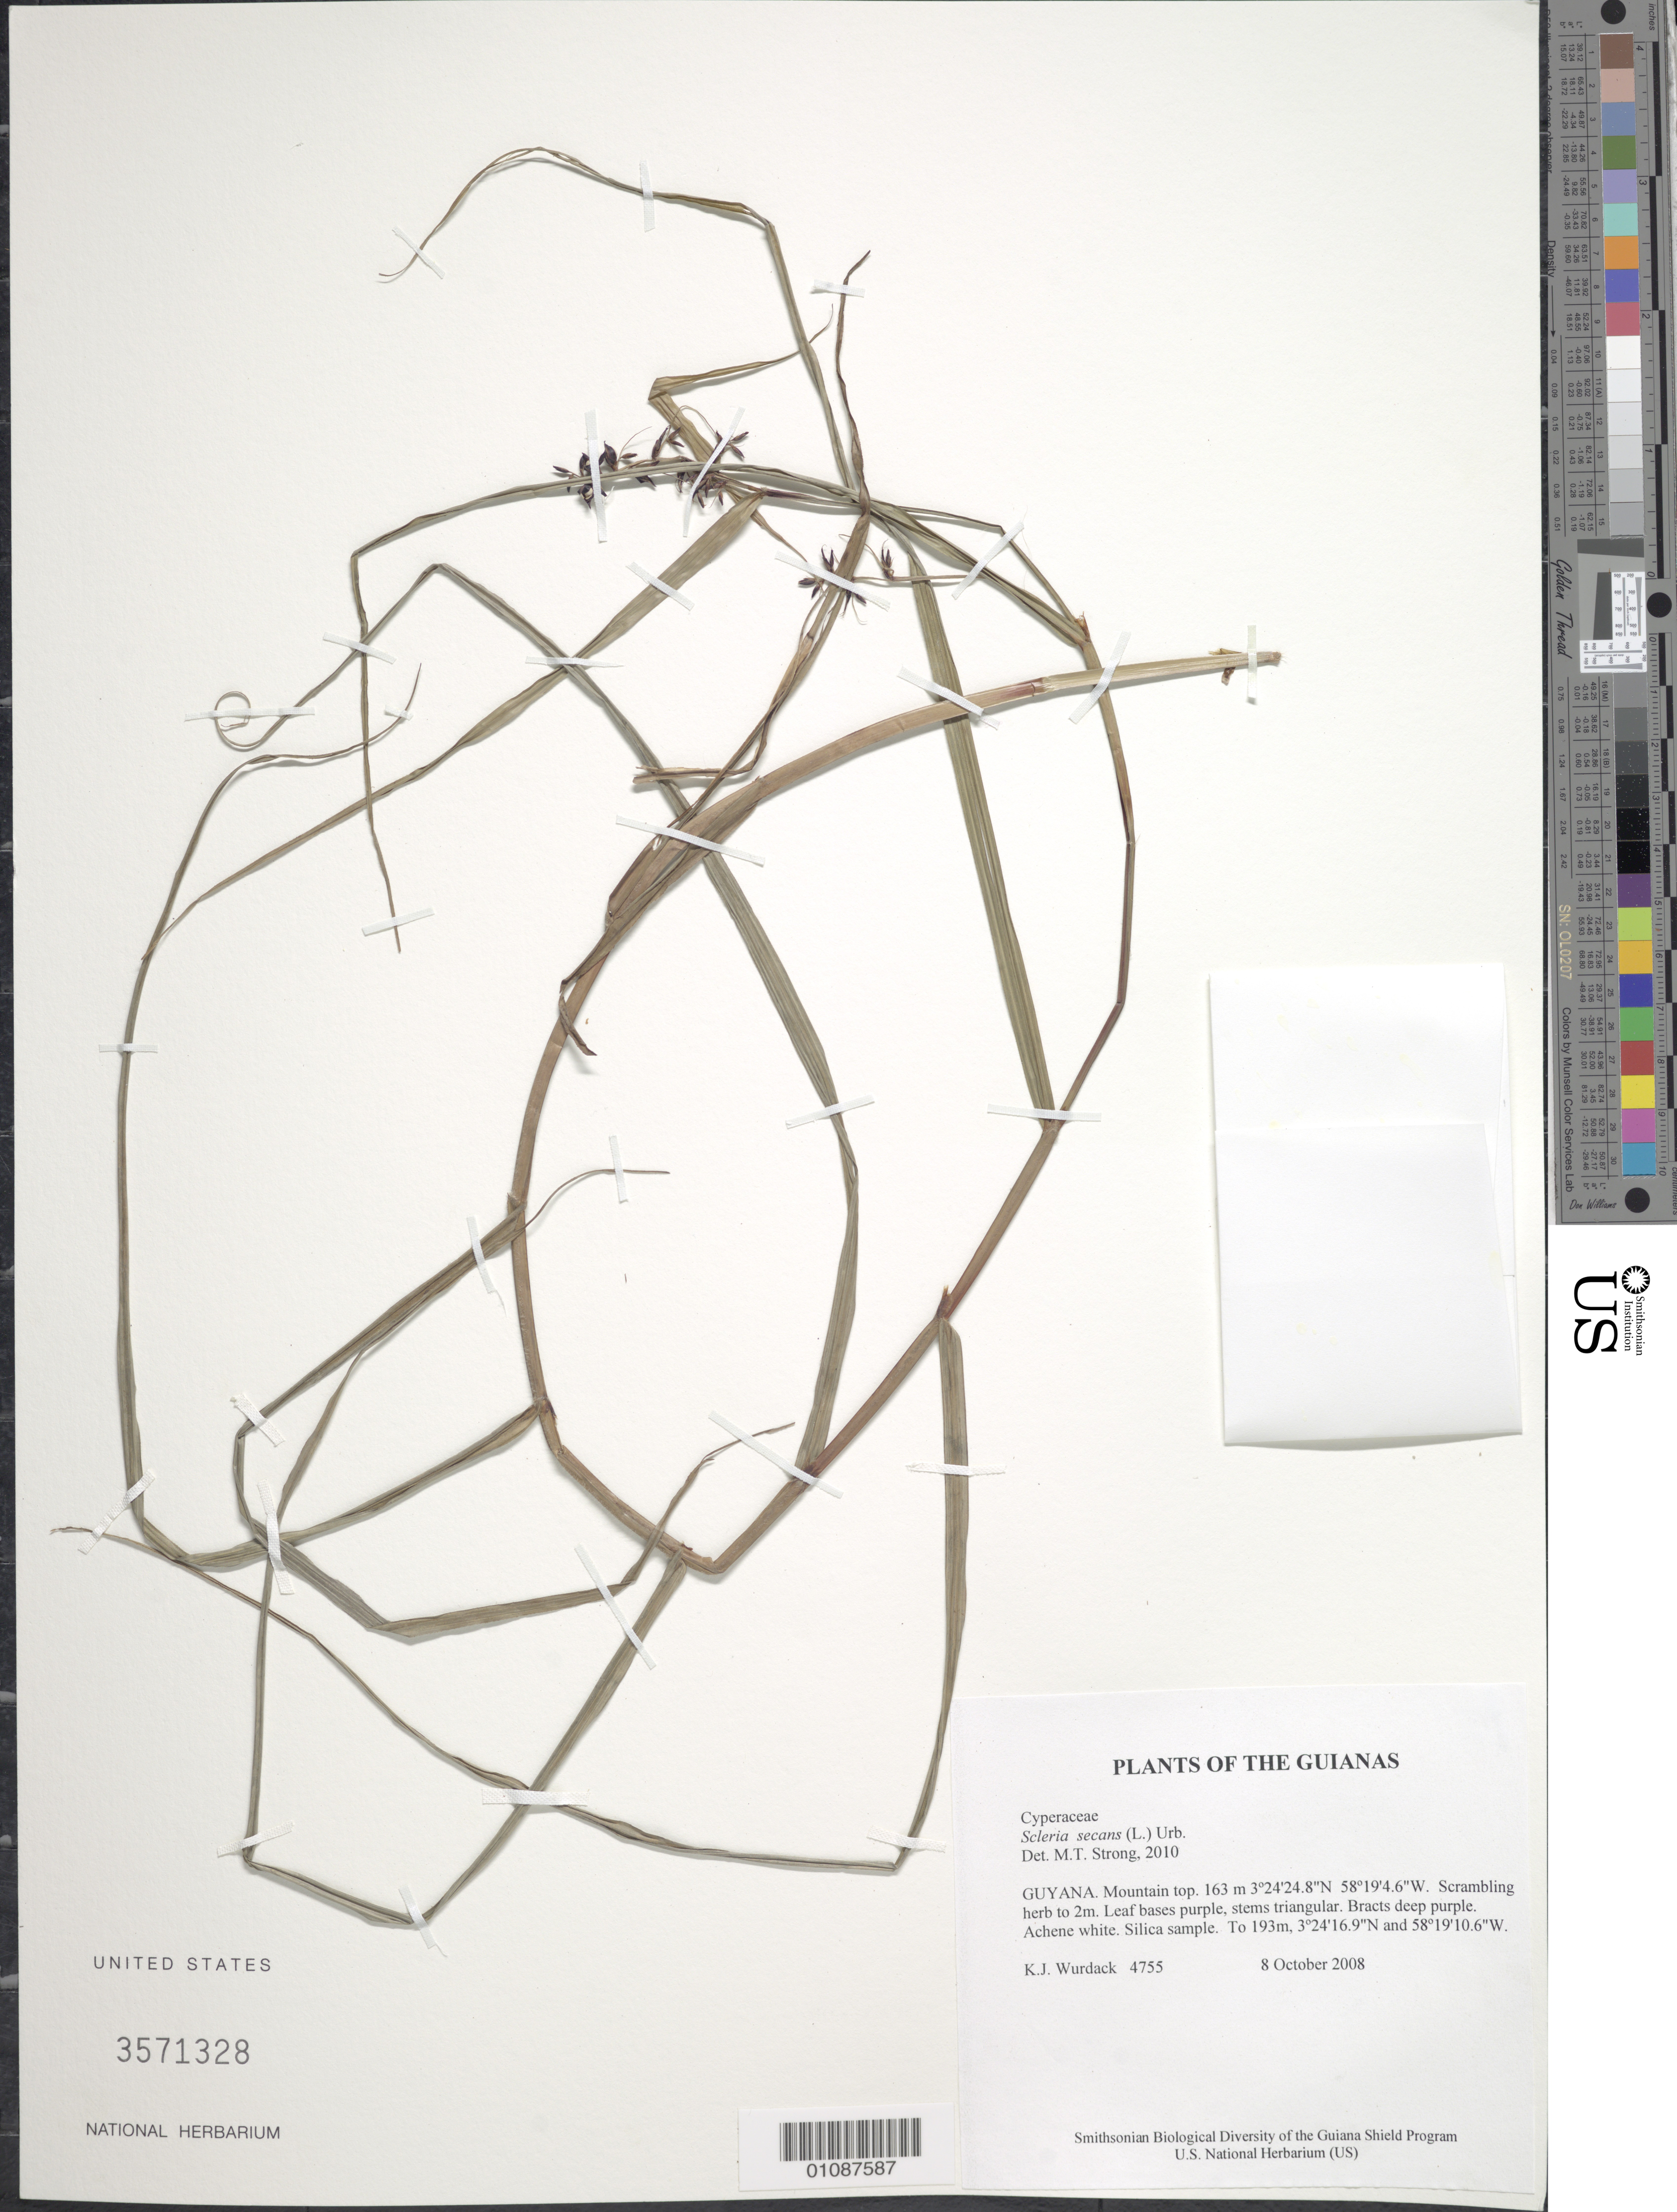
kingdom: Plantae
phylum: Tracheophyta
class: Liliopsida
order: Poales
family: Cyperaceae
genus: Scleria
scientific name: Scleria secans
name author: (L.) Urb.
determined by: Strong, M. T., (US), Smithsonian Institution - National Museum of Natural History (UNITED STATES)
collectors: K. Wurdack, K. M. Redden, A. Rodriguez, C. Perry, P. Ragnauth, N. John & E. Joseph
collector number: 4755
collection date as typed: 8 October 2008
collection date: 2008-10-08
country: Guyana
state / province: U. Takutu-U. Essequibo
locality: Mountain top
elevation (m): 163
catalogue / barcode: US 3571328